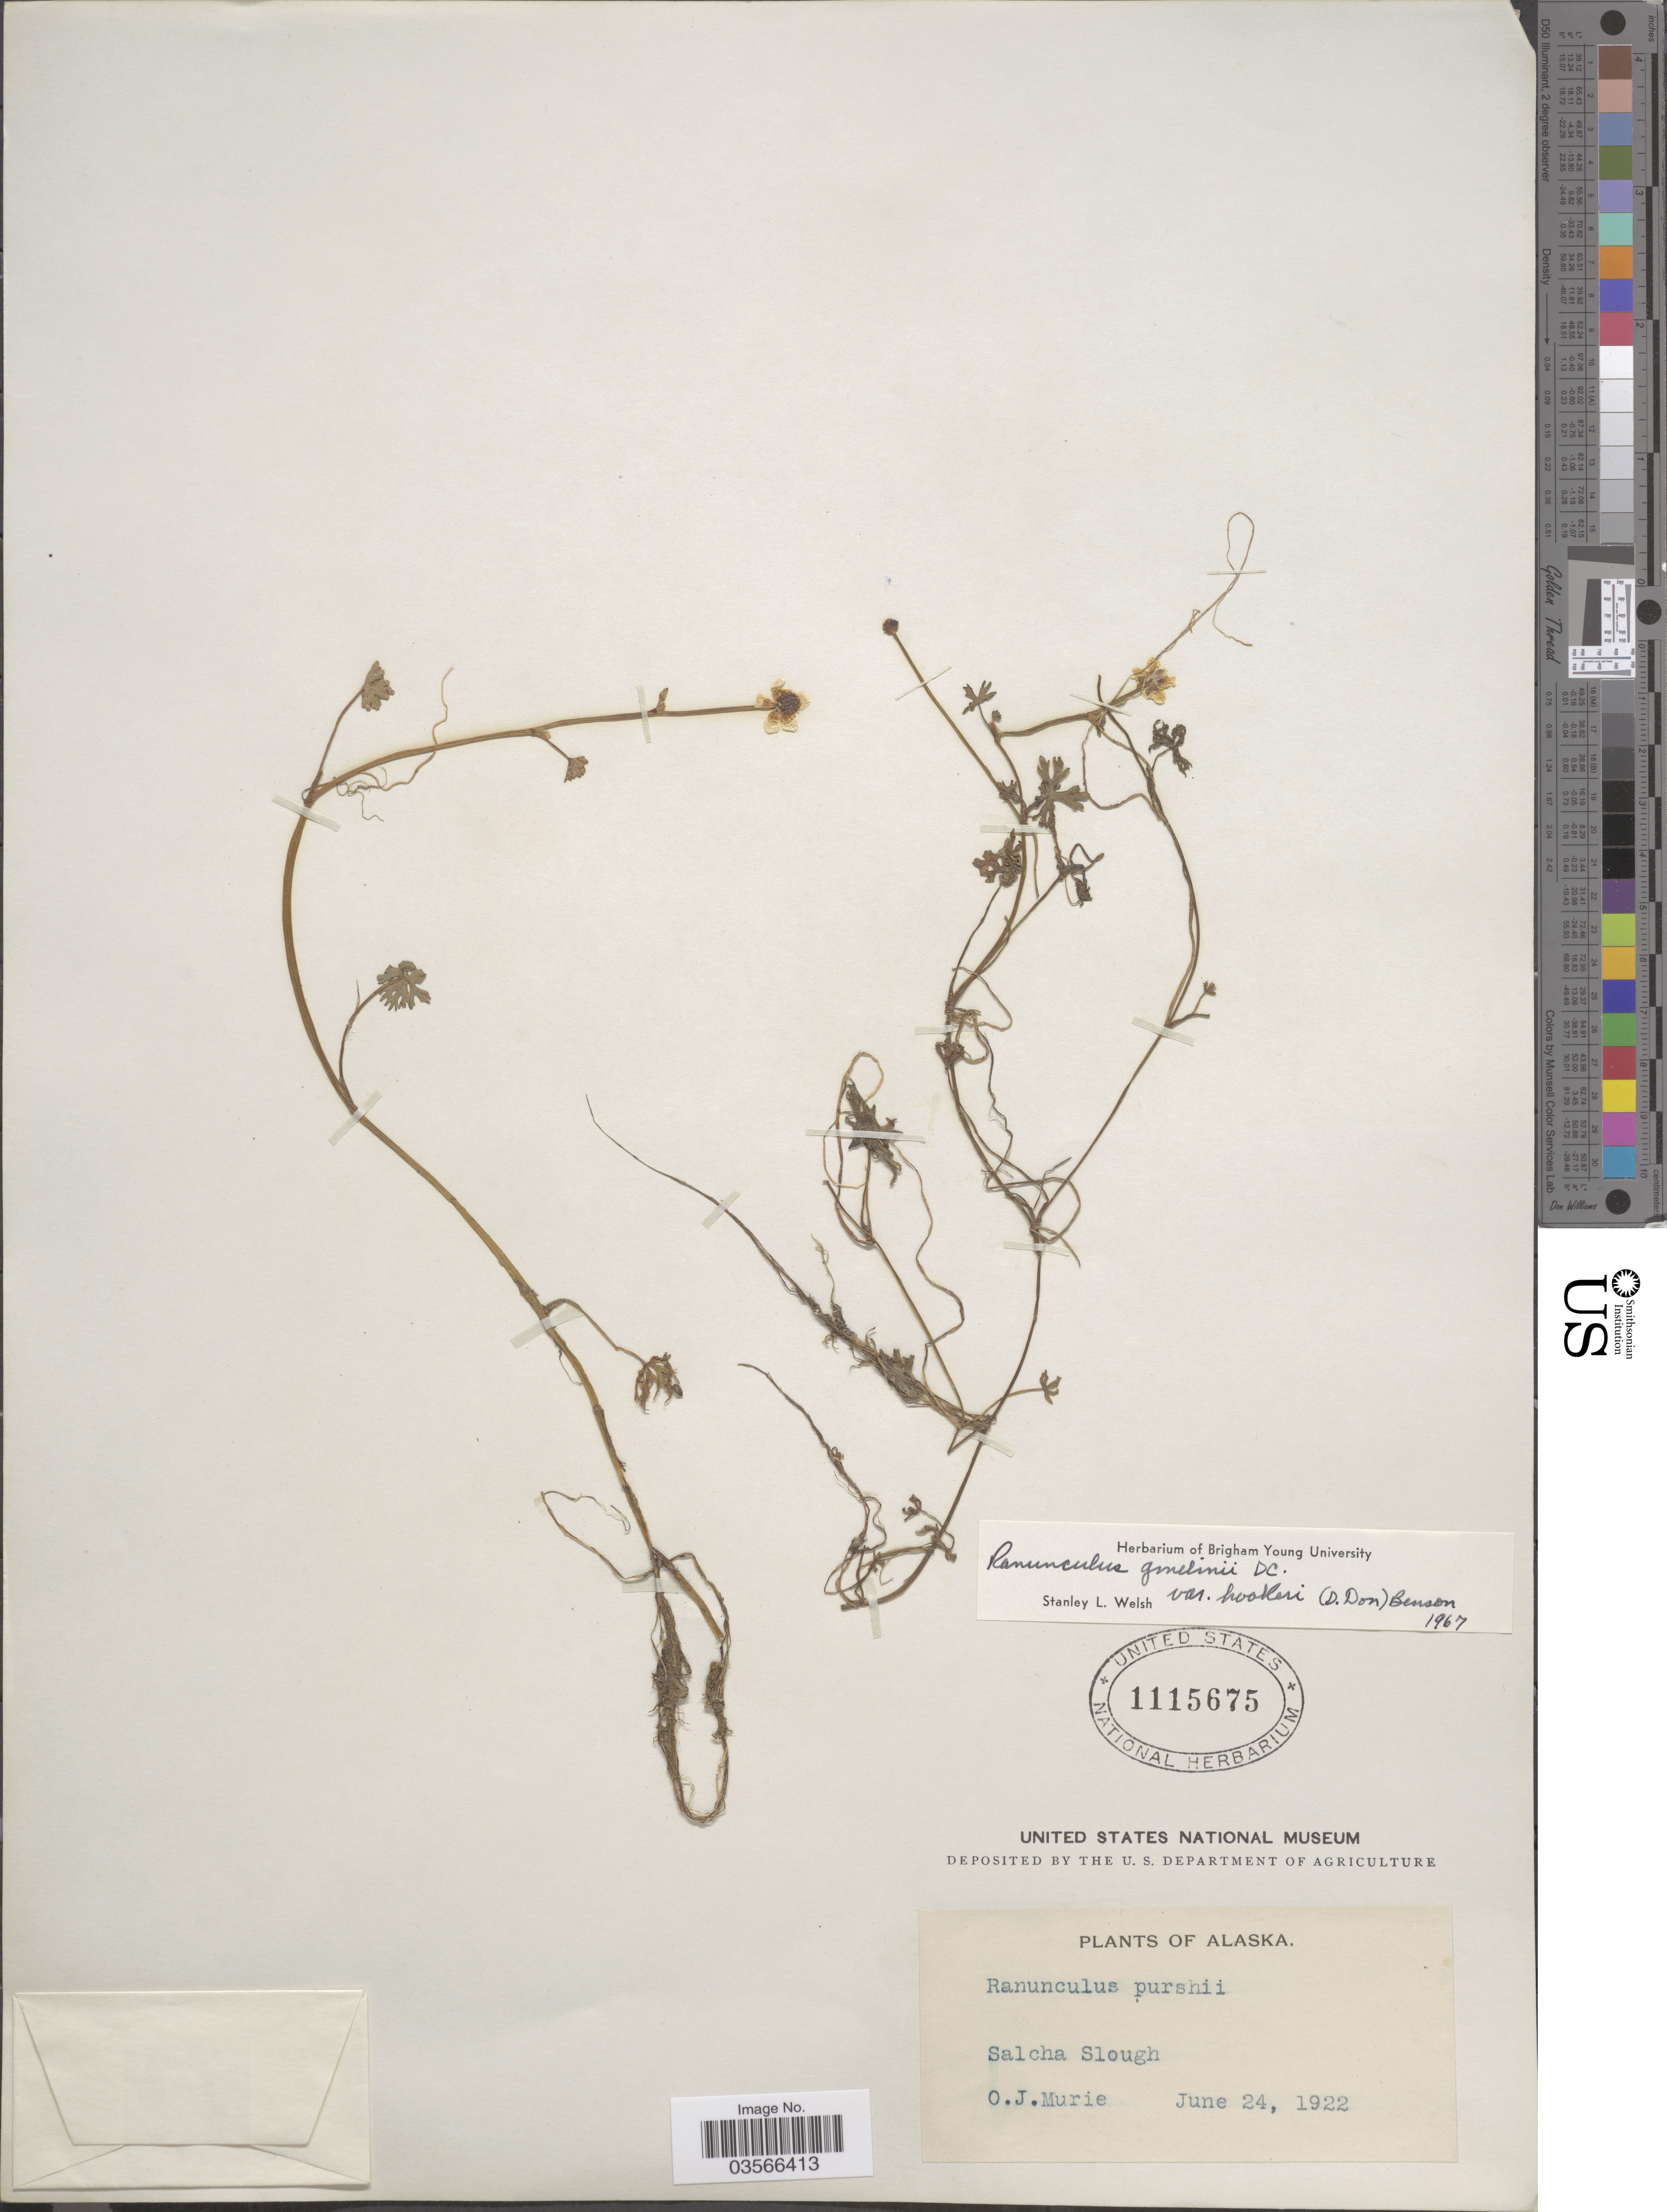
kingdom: Plantae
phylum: Tracheophyta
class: Magnoliopsida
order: Ranunculales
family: Ranunculaceae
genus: Ranunculus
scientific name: Ranunculus gmelinii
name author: DC.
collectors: O. Murie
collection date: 1922-06-24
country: United States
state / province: Alaska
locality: Salcha Slough.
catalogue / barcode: US 1115675